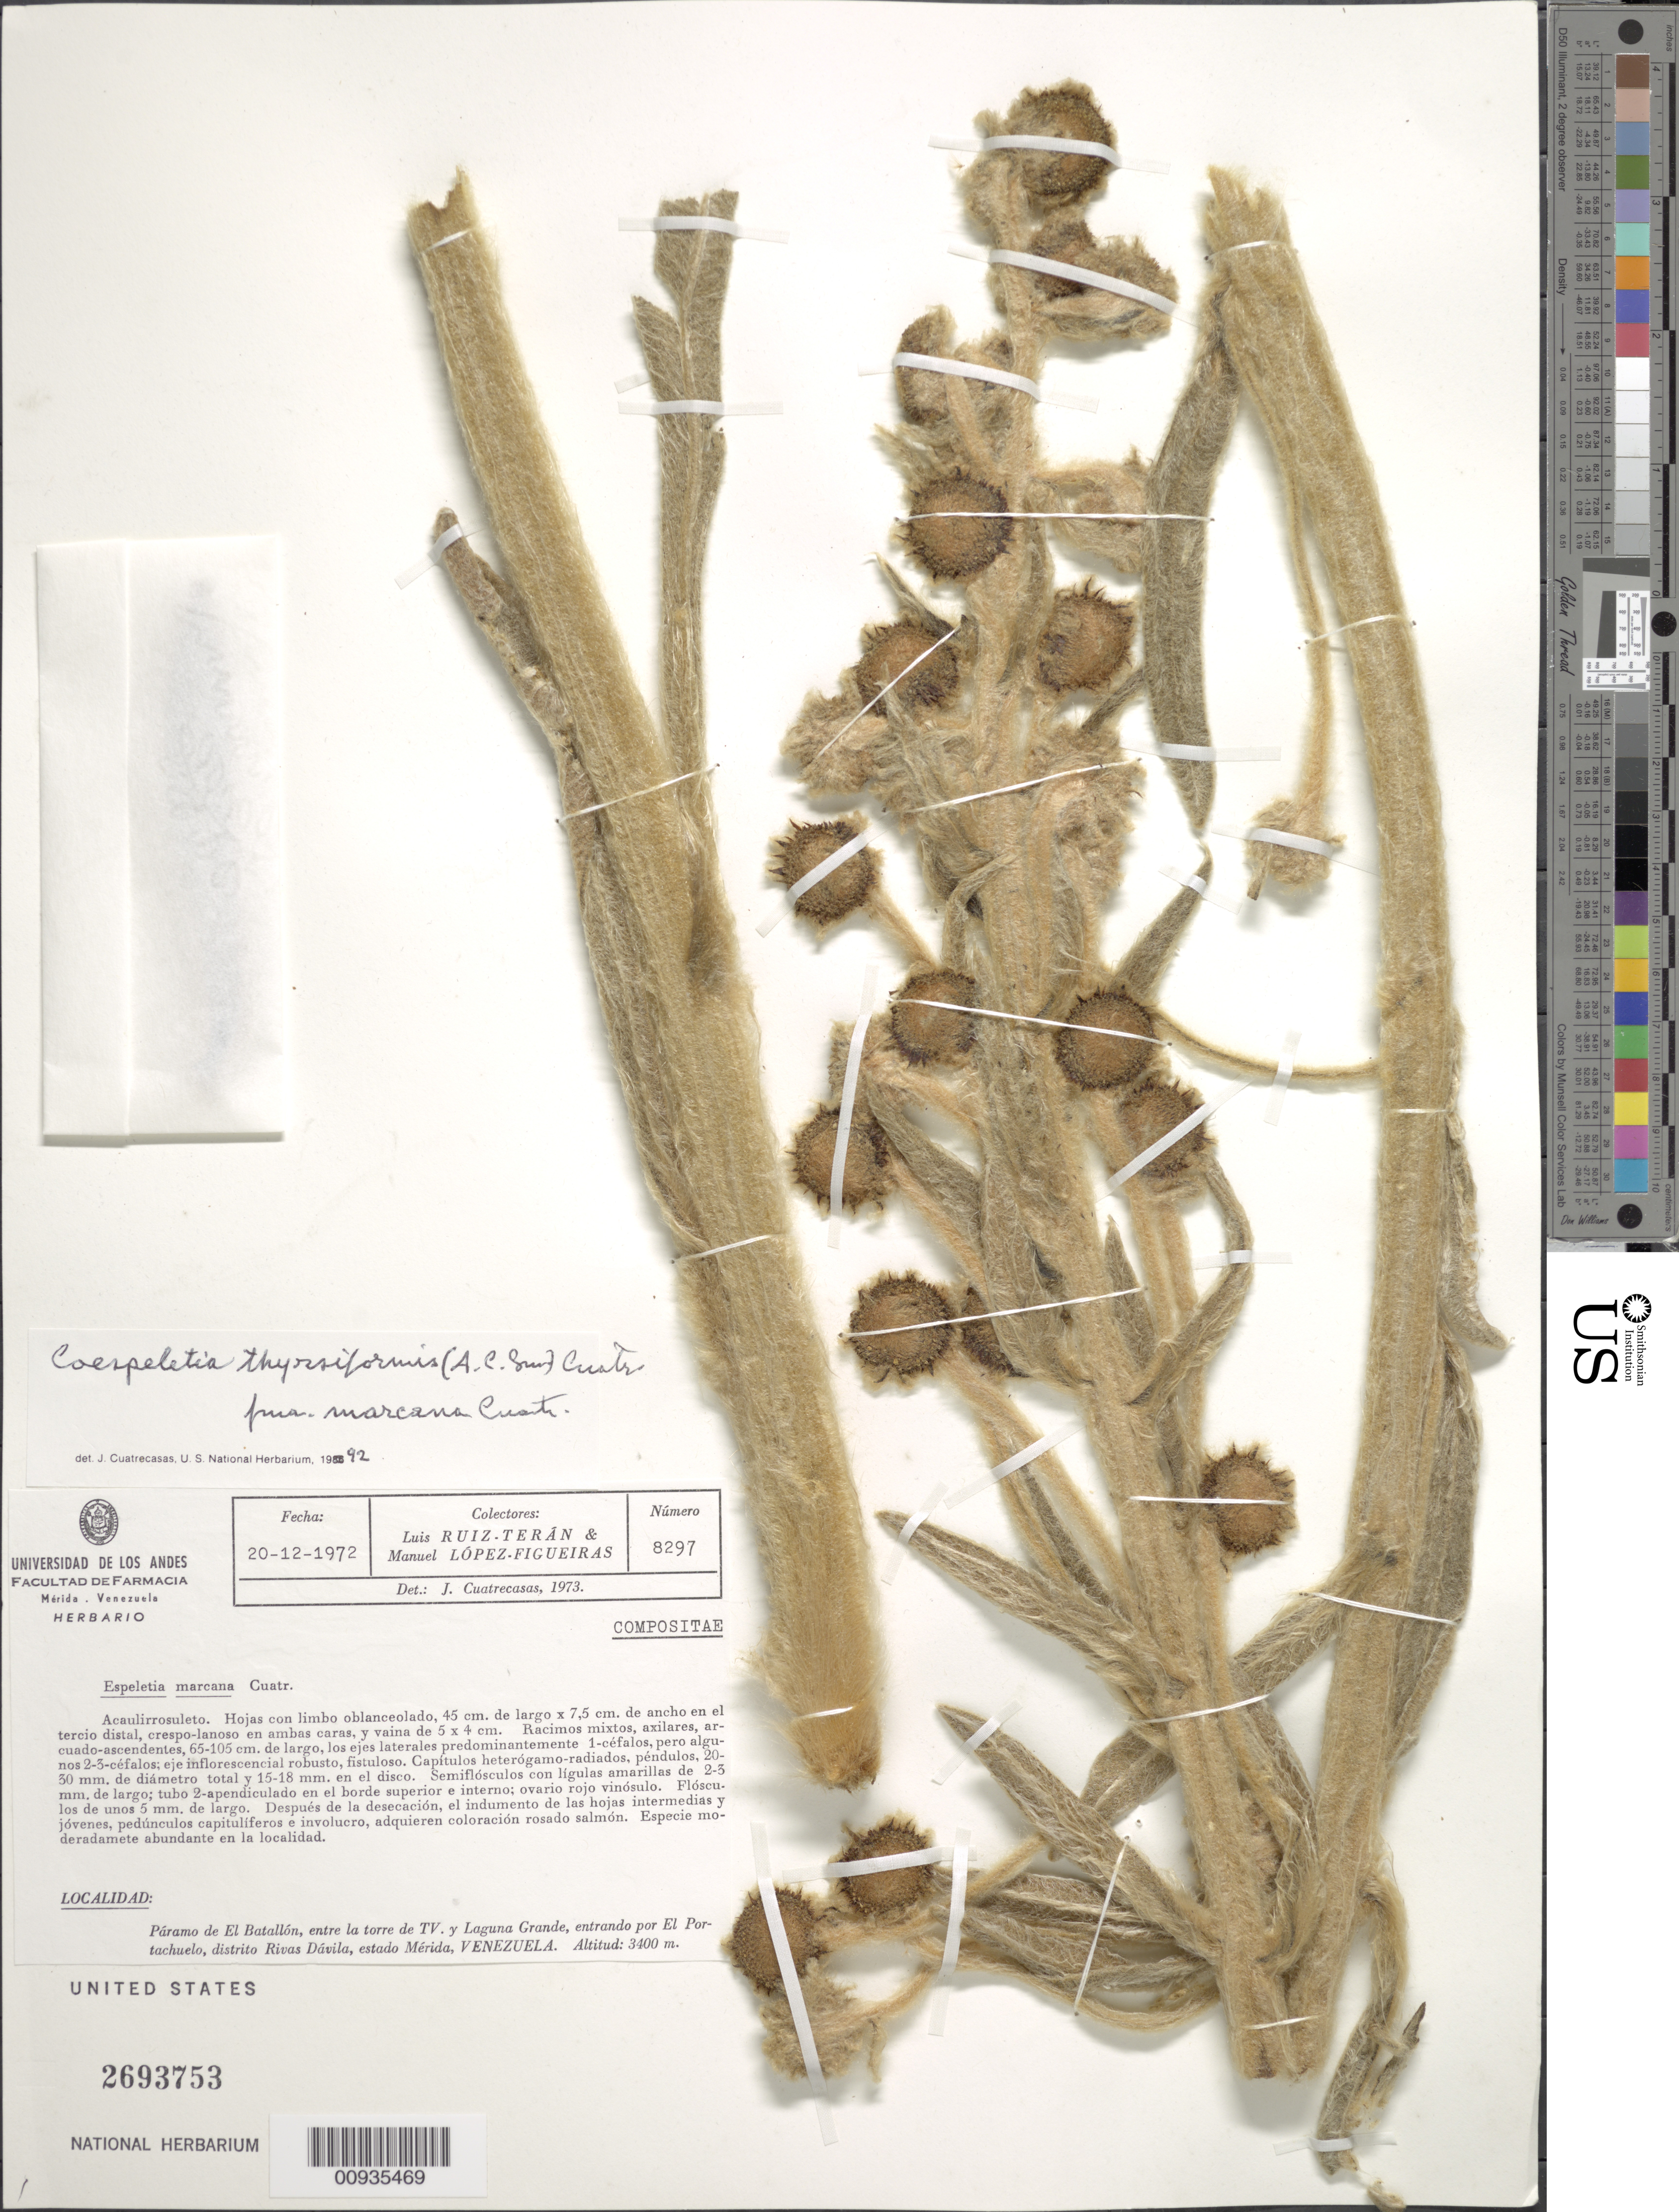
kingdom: Plantae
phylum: Tracheophyta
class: Magnoliopsida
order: Asterales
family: Asteraceae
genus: Coespeletia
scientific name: Coespeletia thyrsiformis f. marcana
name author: (A.C. Sm.) Cuatrec.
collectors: L. E. Ruíz-Terán & M. López Figueiras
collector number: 8297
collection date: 1972-12-20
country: Venezuela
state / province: Mérida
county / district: Rivas Dávila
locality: Páramo del Batallón. Entre la torre de TV. y Laguna Grande, entrando por El Portachuelo.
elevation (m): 3400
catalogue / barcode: US 2693753